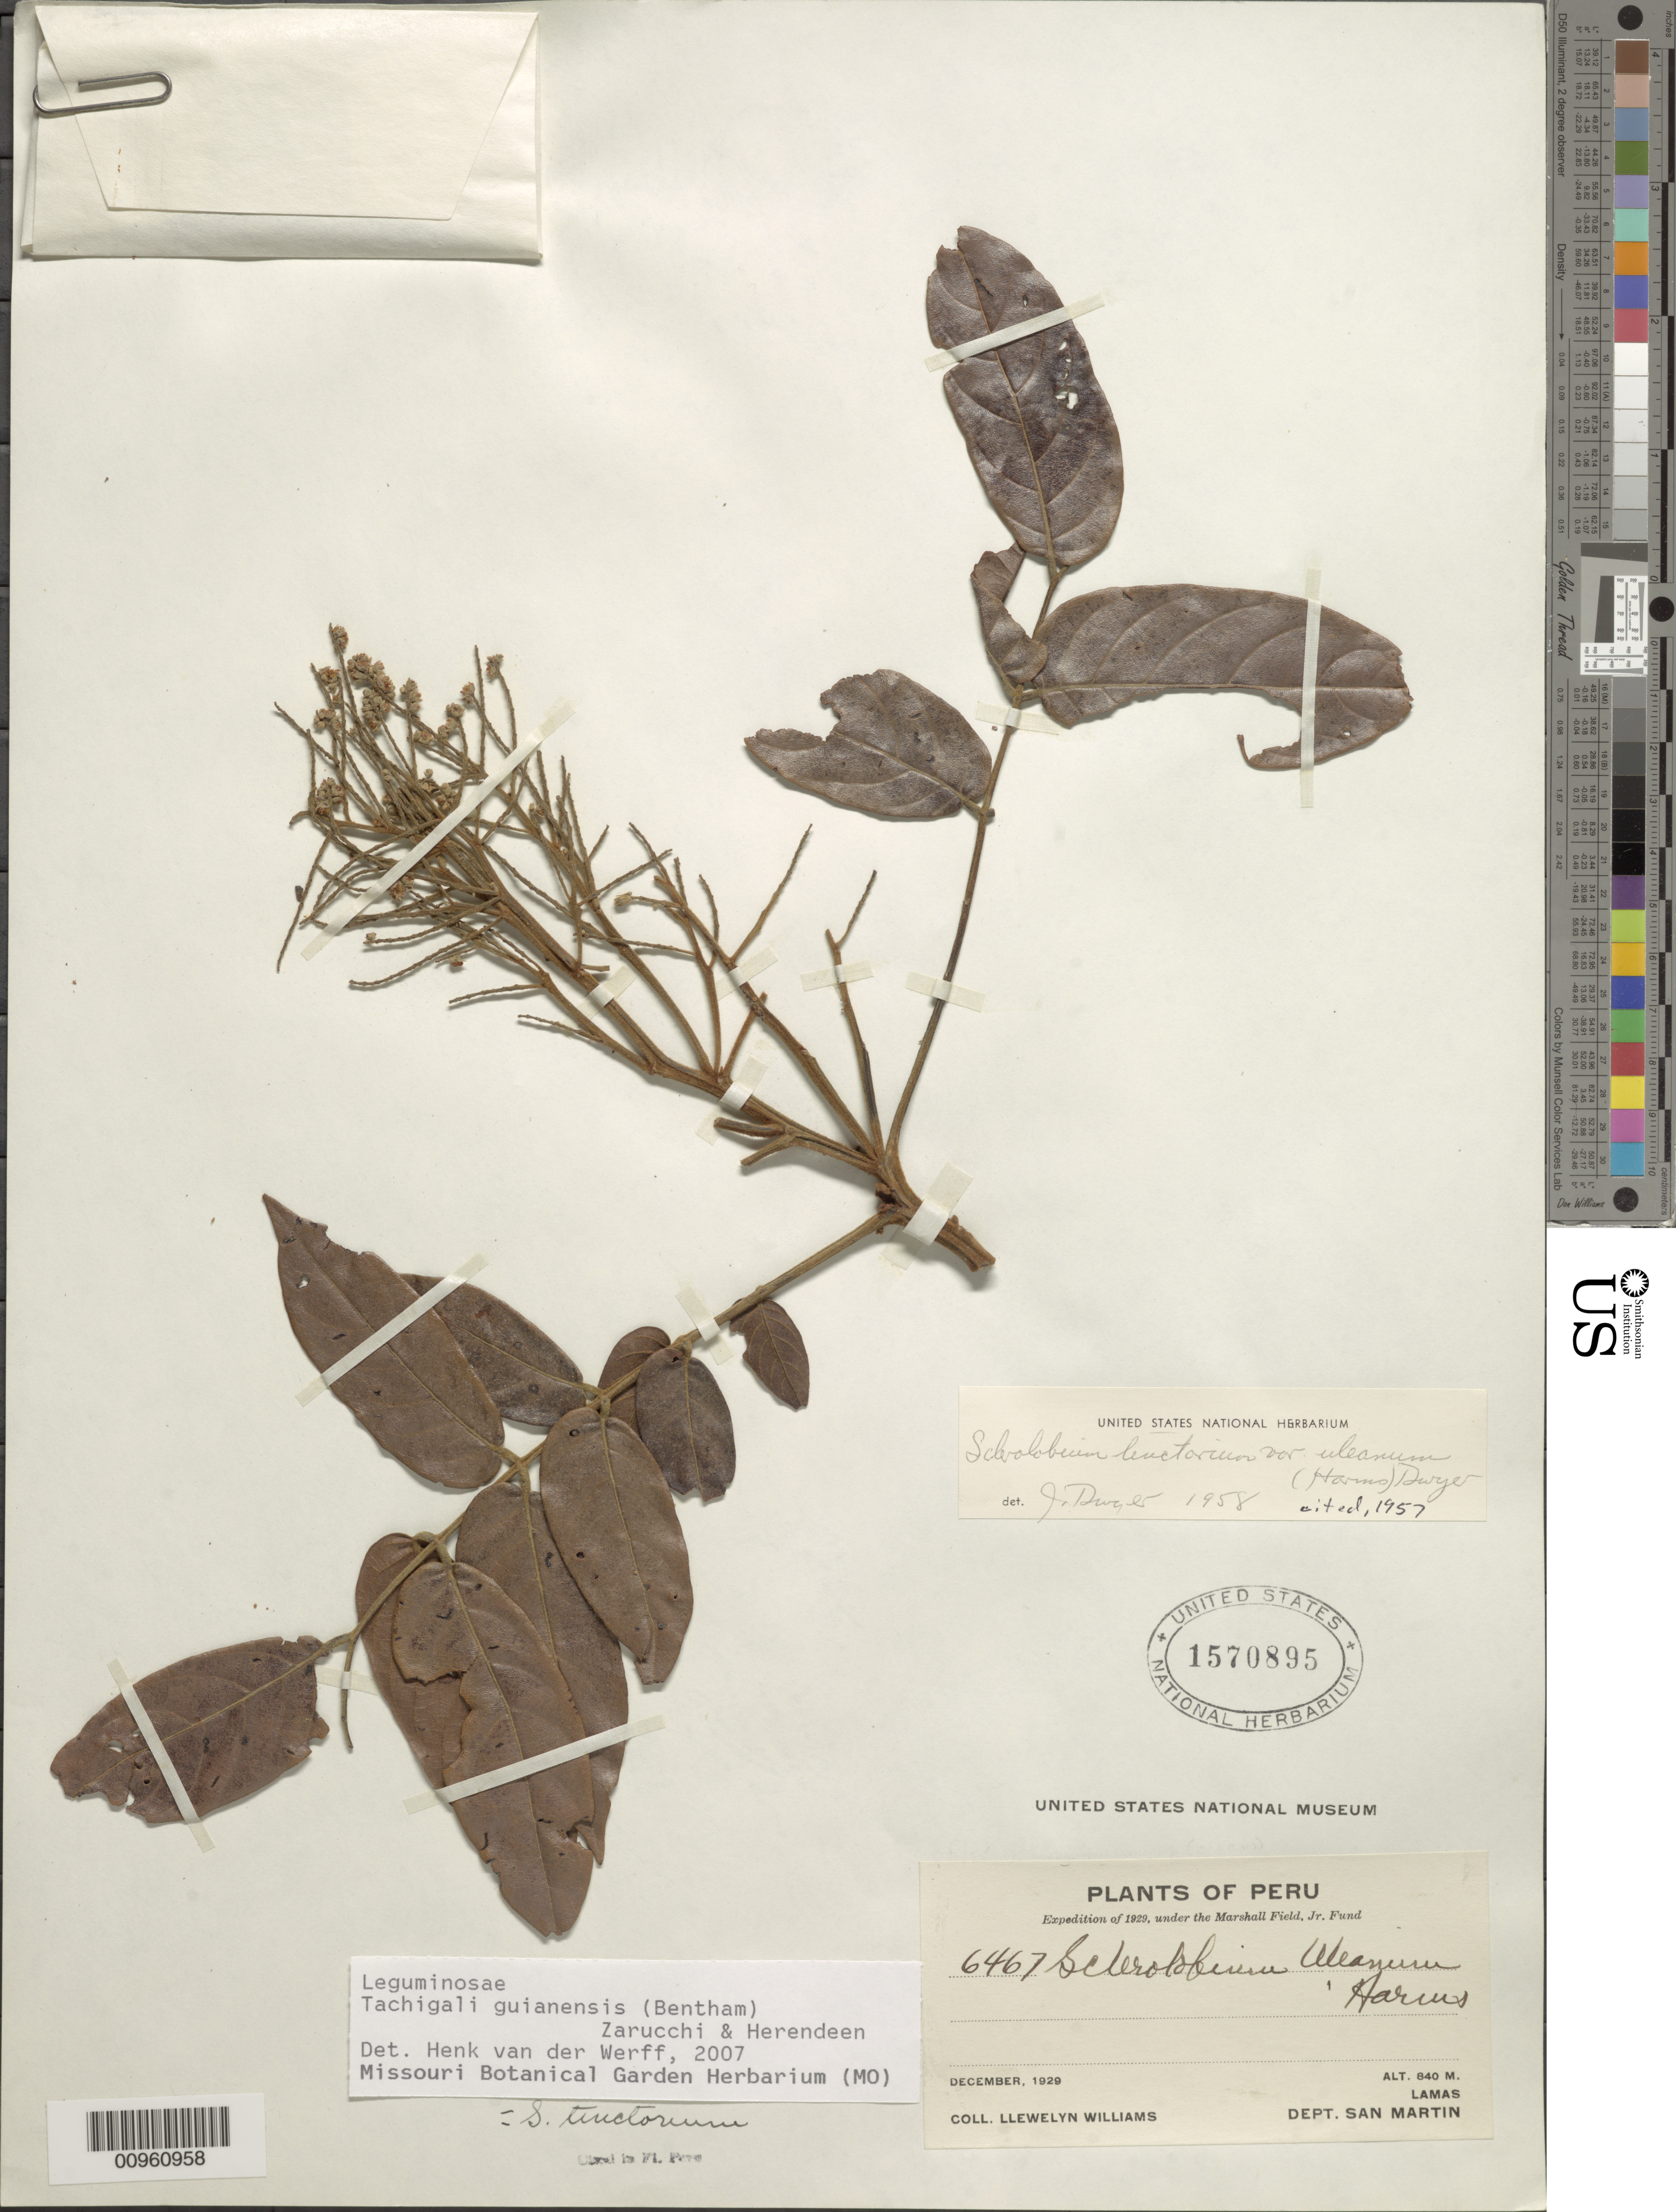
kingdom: Plantae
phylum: Tracheophyta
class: Magnoliopsida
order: Fabales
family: Fabaceae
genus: Tachigali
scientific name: Tachigali guianensis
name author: (Benth.) Zarucchi & Herend.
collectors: Ll. Williams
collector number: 6467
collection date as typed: Dec 1929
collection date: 1929-12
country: Peru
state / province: San Martín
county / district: Lamas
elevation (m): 840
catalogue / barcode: US 1570895